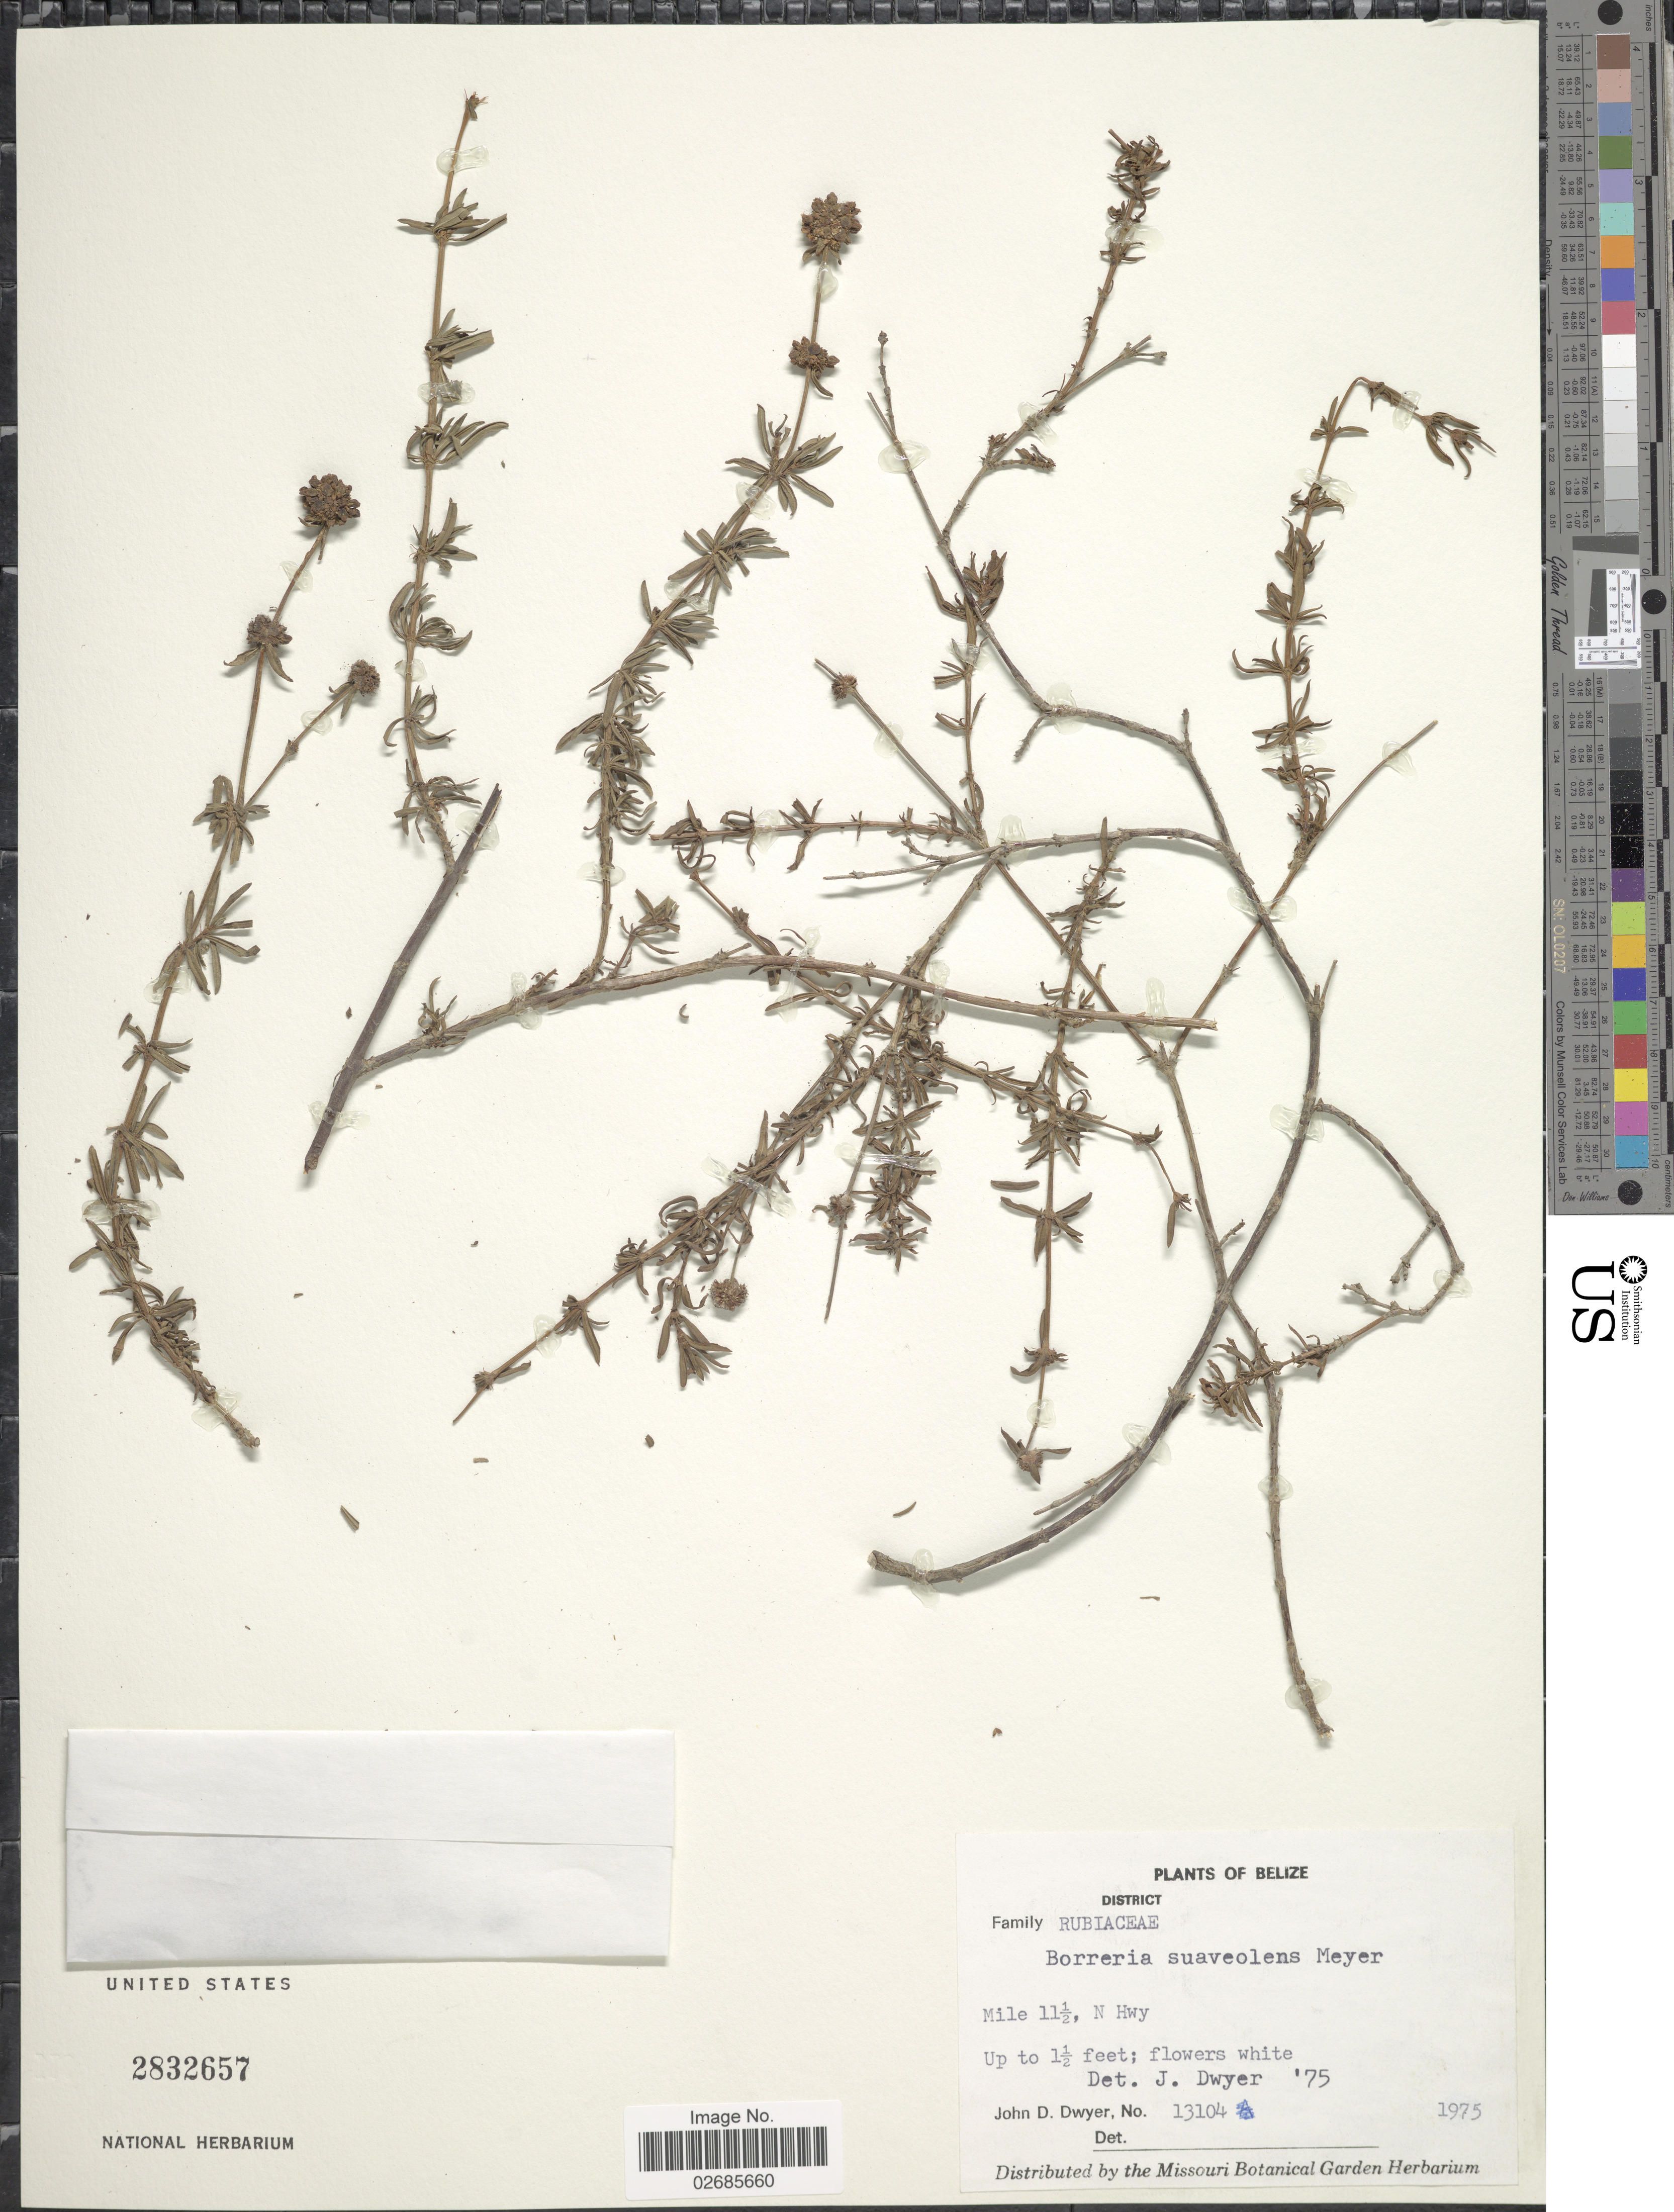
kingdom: Plantae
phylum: Tracheophyta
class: Magnoliopsida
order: Gentianales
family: Rubiaceae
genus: Borreria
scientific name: Borreria suaveolens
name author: G. Mey.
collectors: J. D. Dwyer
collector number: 13104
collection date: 1975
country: Belize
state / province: Belize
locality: Mile 11½, N Hwy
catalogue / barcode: US 2832657